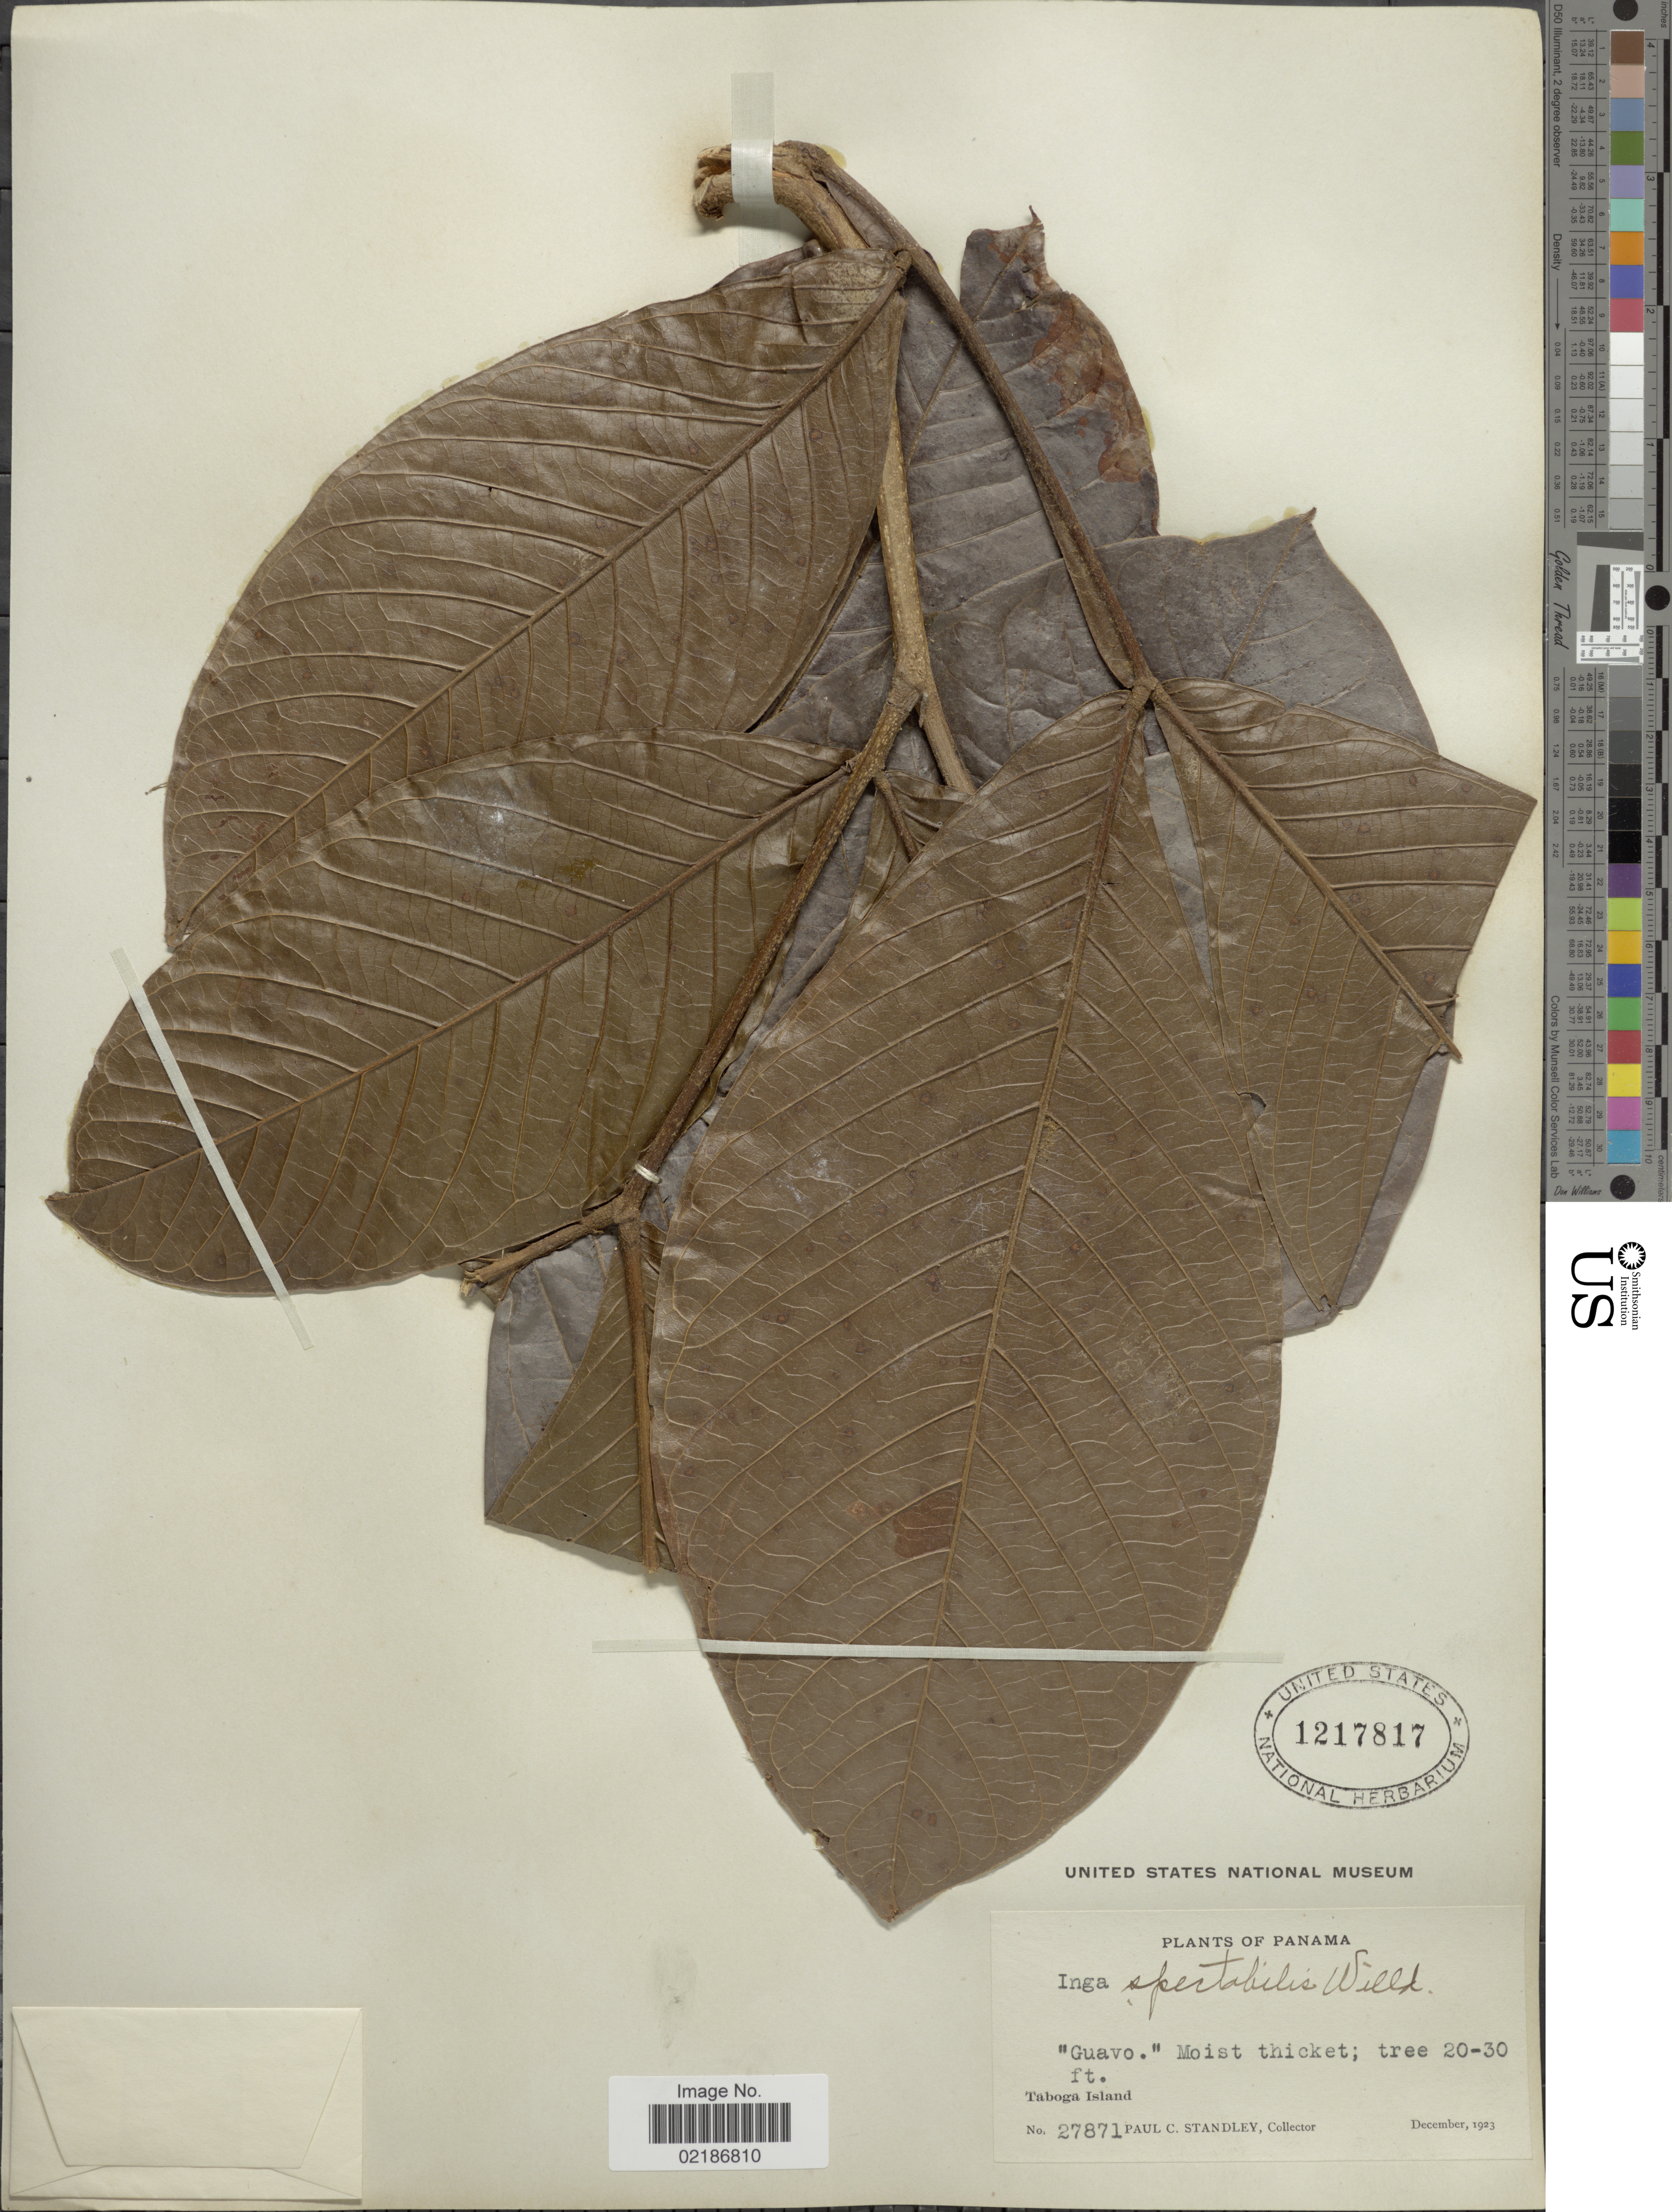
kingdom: Plantae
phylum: Tracheophyta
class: Magnoliopsida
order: Fabales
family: Fabaceae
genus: Inga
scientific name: Inga spectabilis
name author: (Vahl) Willd.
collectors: P. C. Standley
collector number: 27871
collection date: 1923-12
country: Panama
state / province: Panamá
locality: Taboga Island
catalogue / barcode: US 1217817